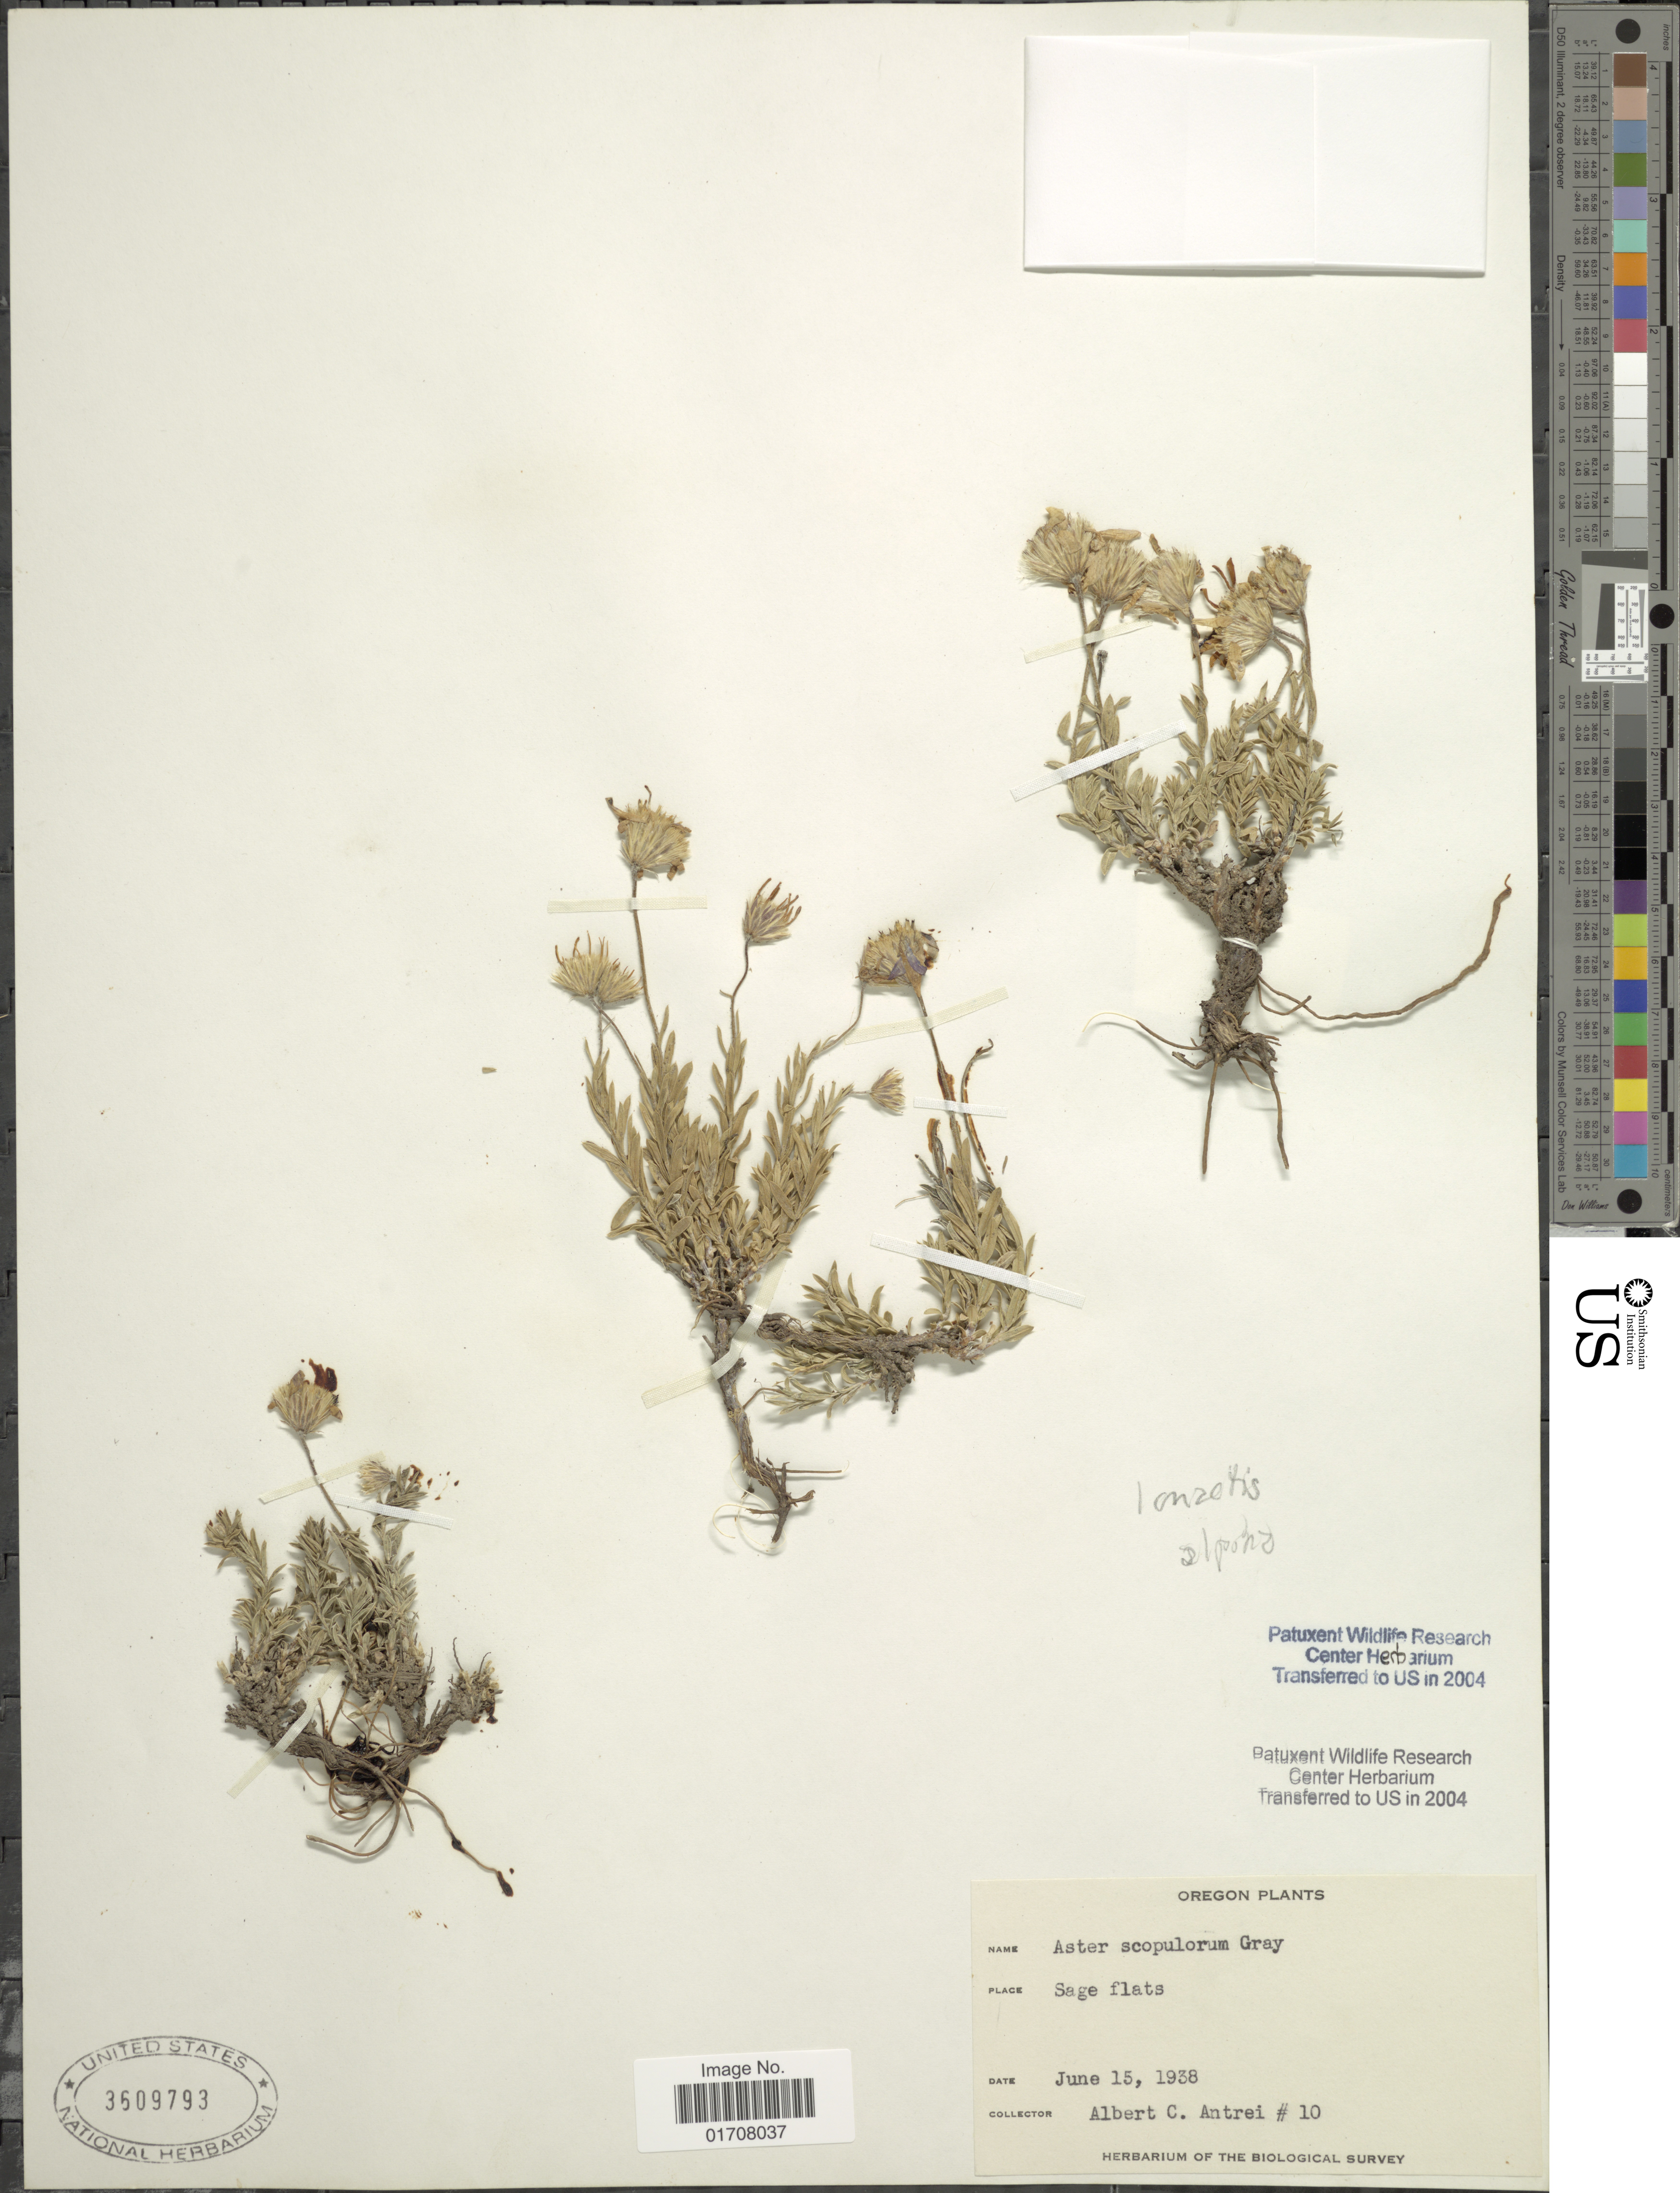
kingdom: Plantae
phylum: Tracheophyta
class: Magnoliopsida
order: Asterales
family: Asteraceae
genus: Ionactis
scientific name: Ionactis alpina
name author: (Nutt.) Greene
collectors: A. Antrei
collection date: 1938-06-15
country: United States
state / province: Oregon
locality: Sage Flats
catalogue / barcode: US 3509793